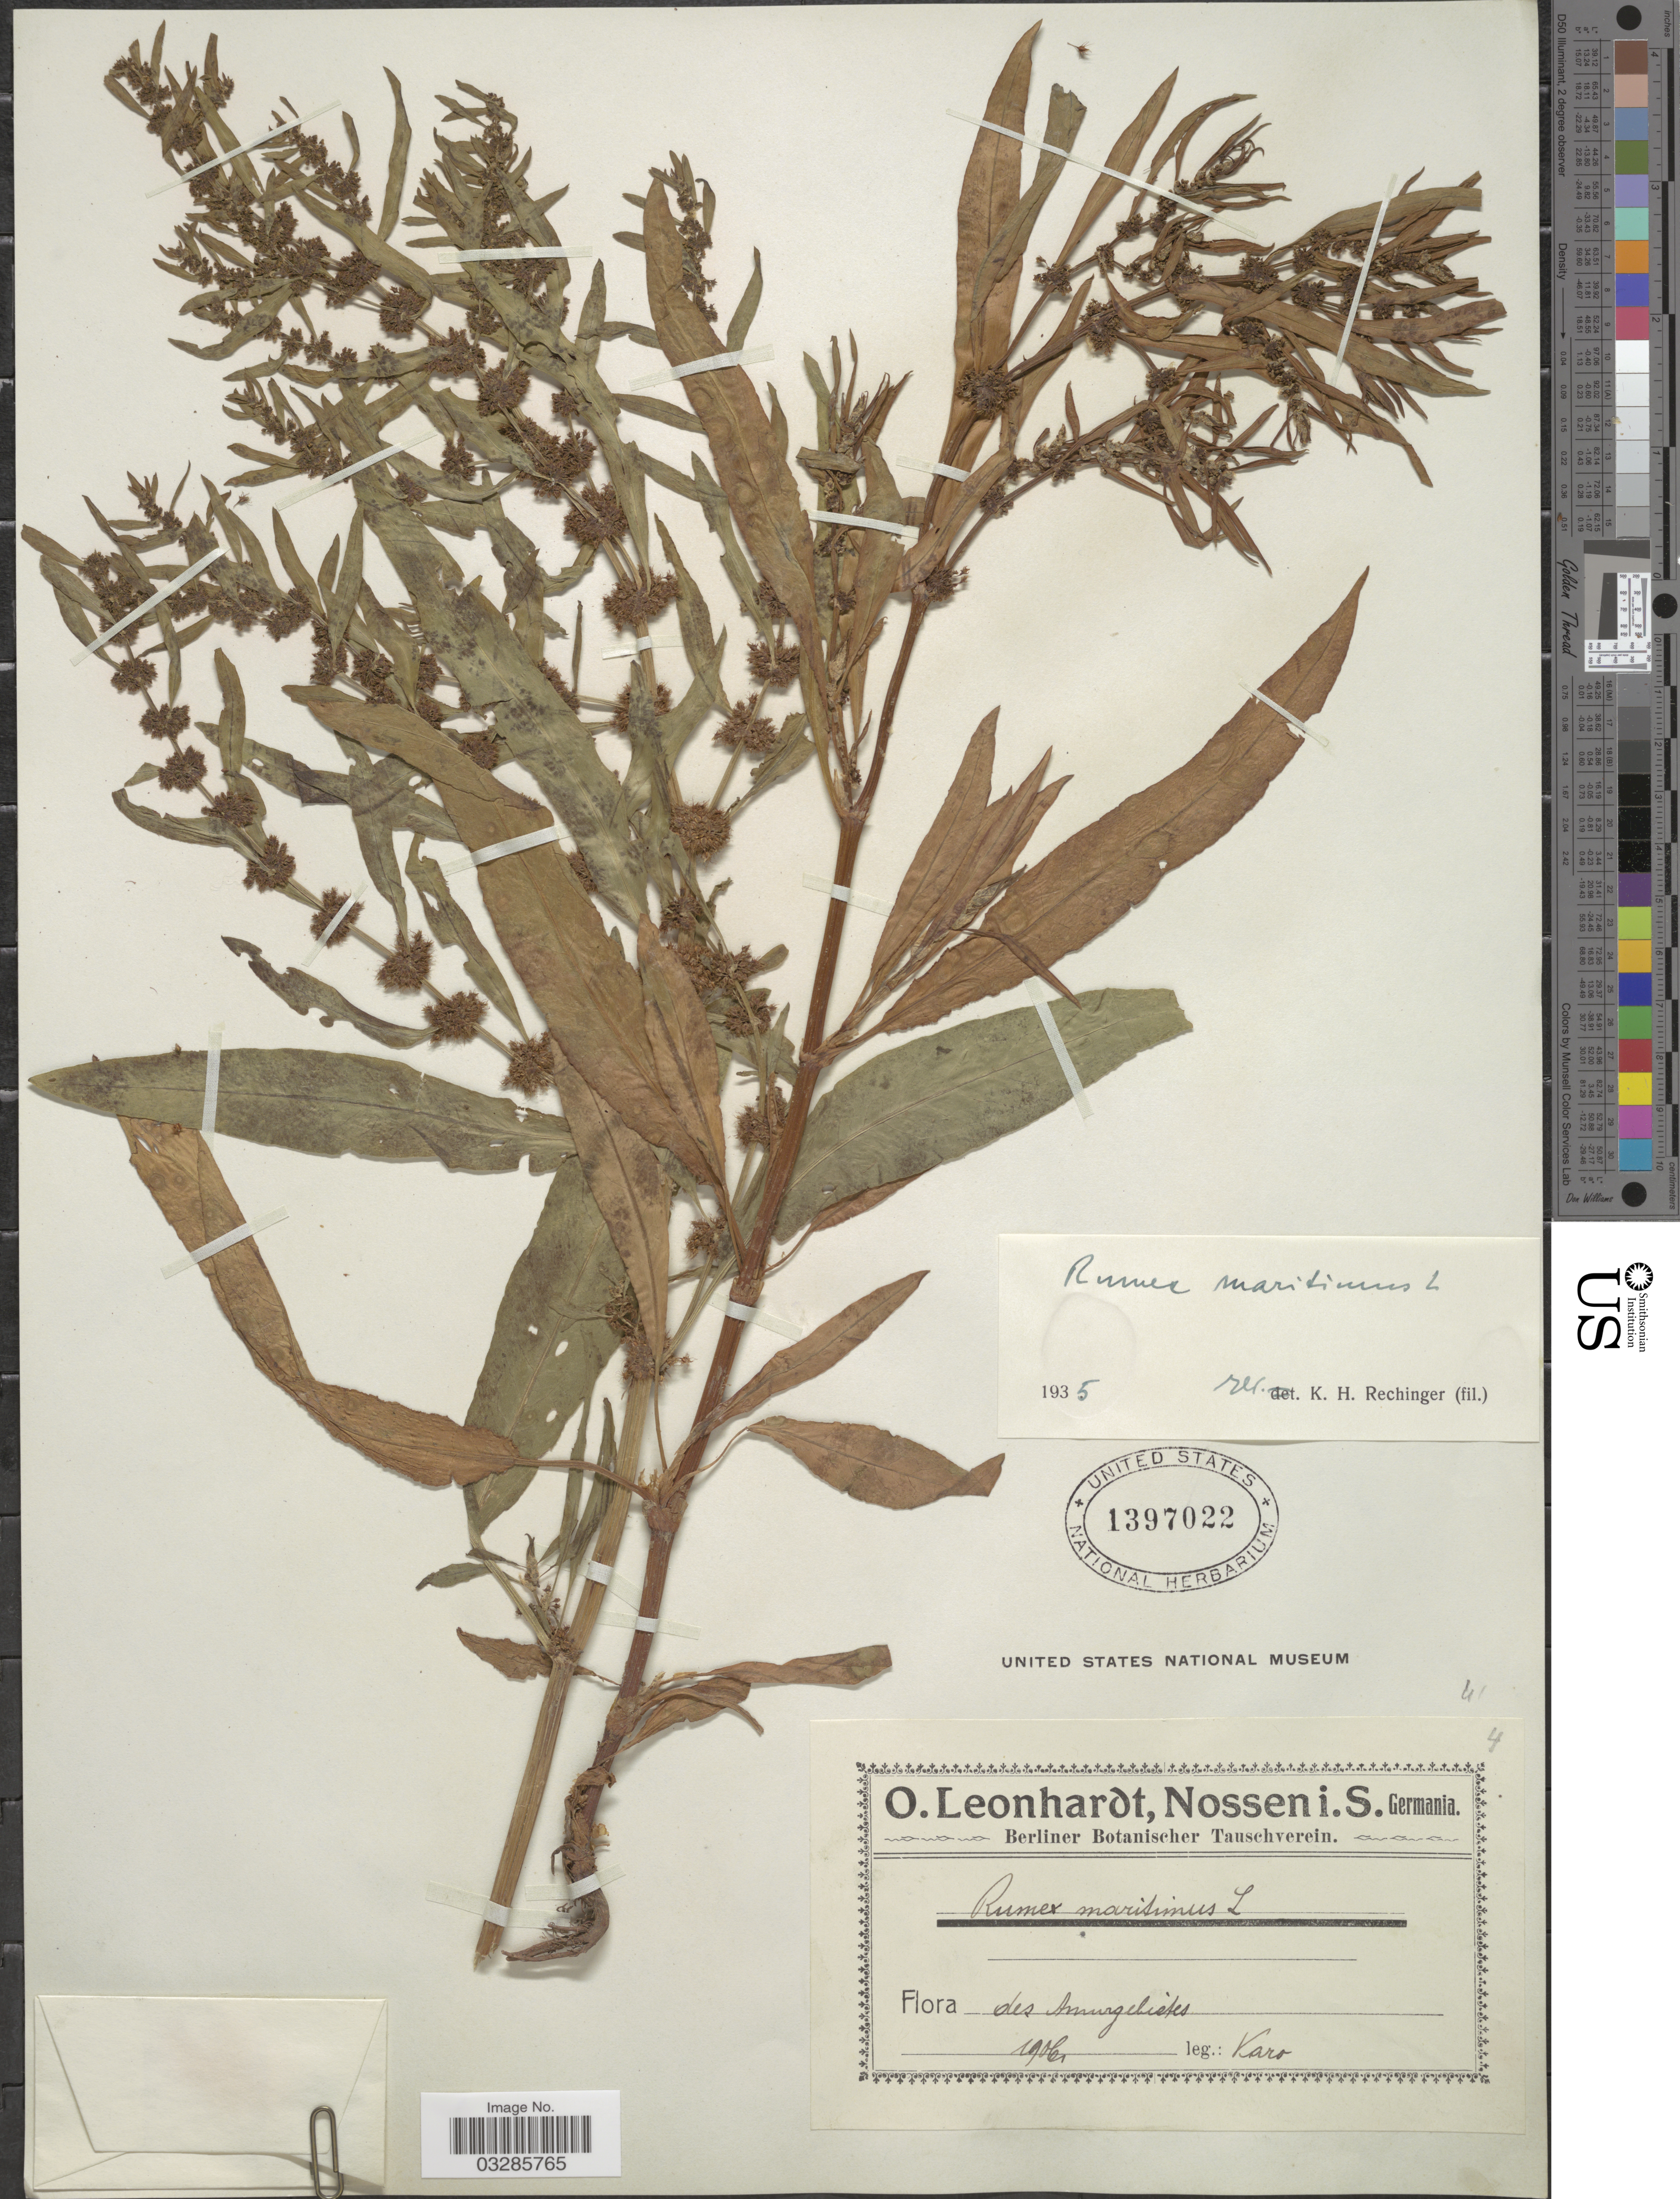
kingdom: Plantae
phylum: Tracheophyta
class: Magnoliopsida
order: Caryophyllales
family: Polygonaceae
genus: Rumex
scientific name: Rumex maritimus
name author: L.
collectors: Varo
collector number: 4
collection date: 1906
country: Germany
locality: Des Amurgelistes [interpreted].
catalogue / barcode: US 1397022